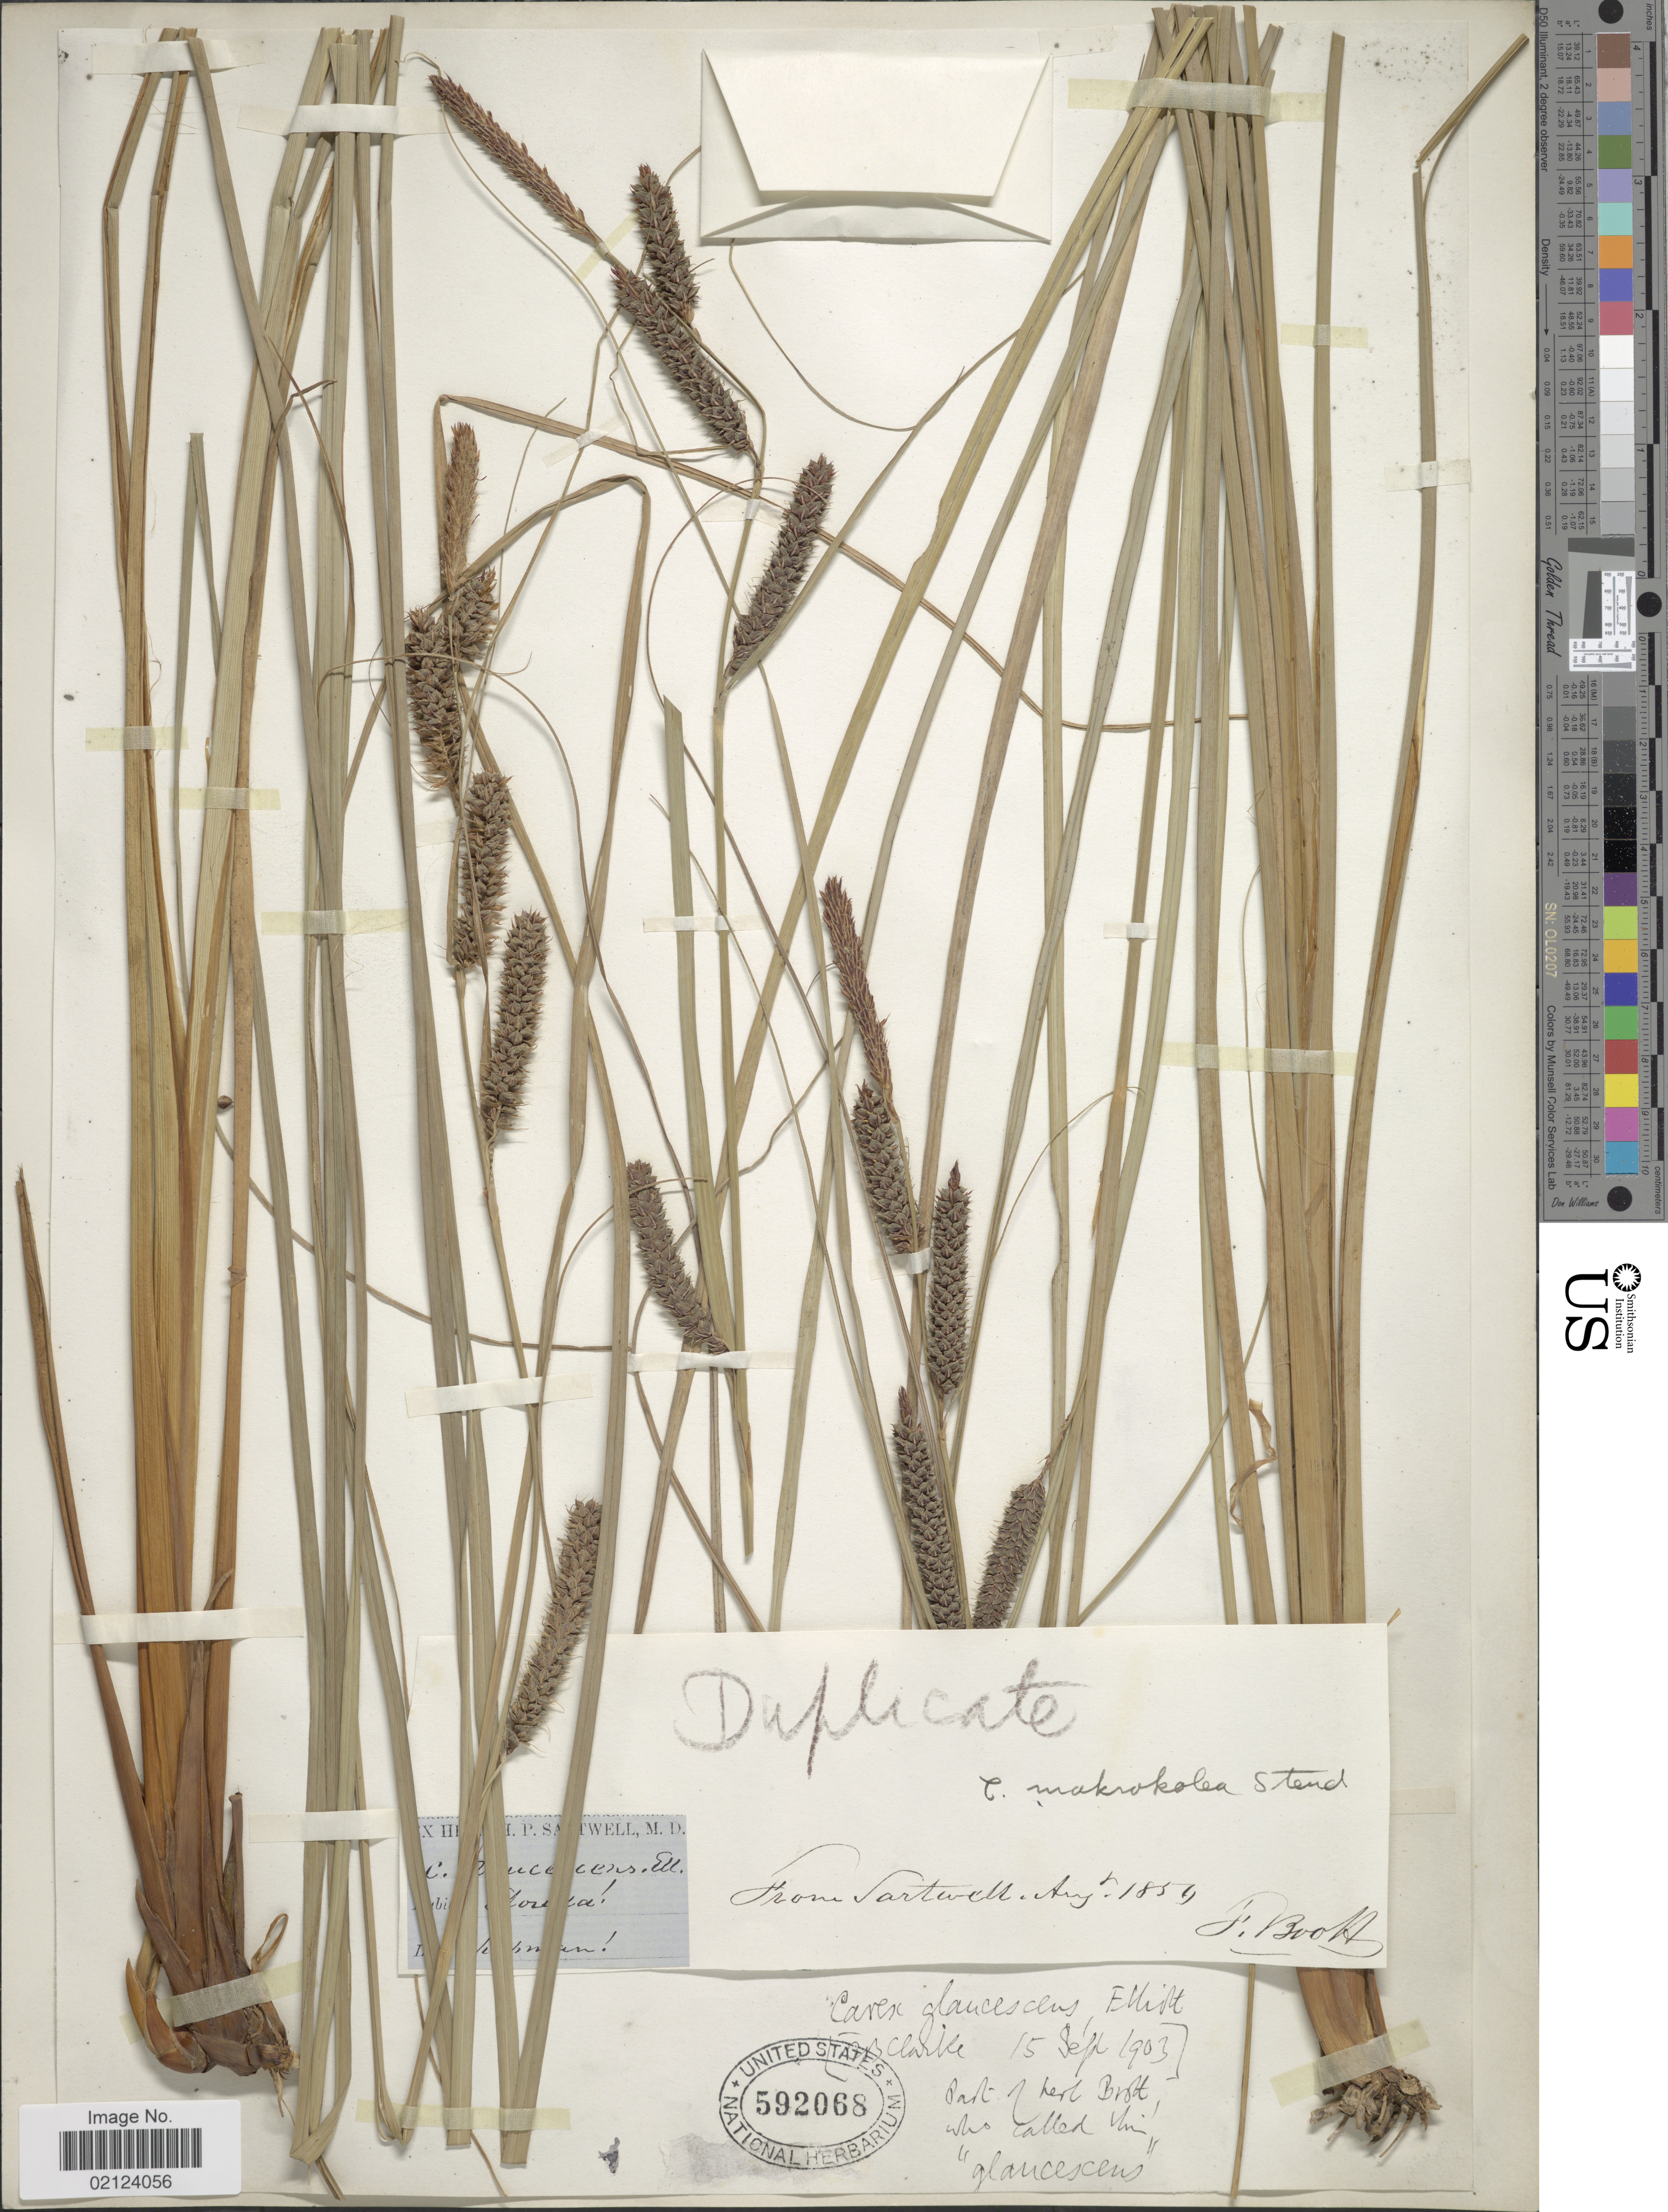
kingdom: Plantae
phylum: Tracheophyta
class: Liliopsida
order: Poales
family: Cyperaceae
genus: Carex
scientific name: Carex verrucosa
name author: Muhl.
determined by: Strong, Mark T., (BOT), Smithsonian Institution - National Museum of Natural History (UNITED STATES)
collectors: H. P. Sartwell & F. Booth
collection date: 1859-08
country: United States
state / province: Florida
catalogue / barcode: US 592068